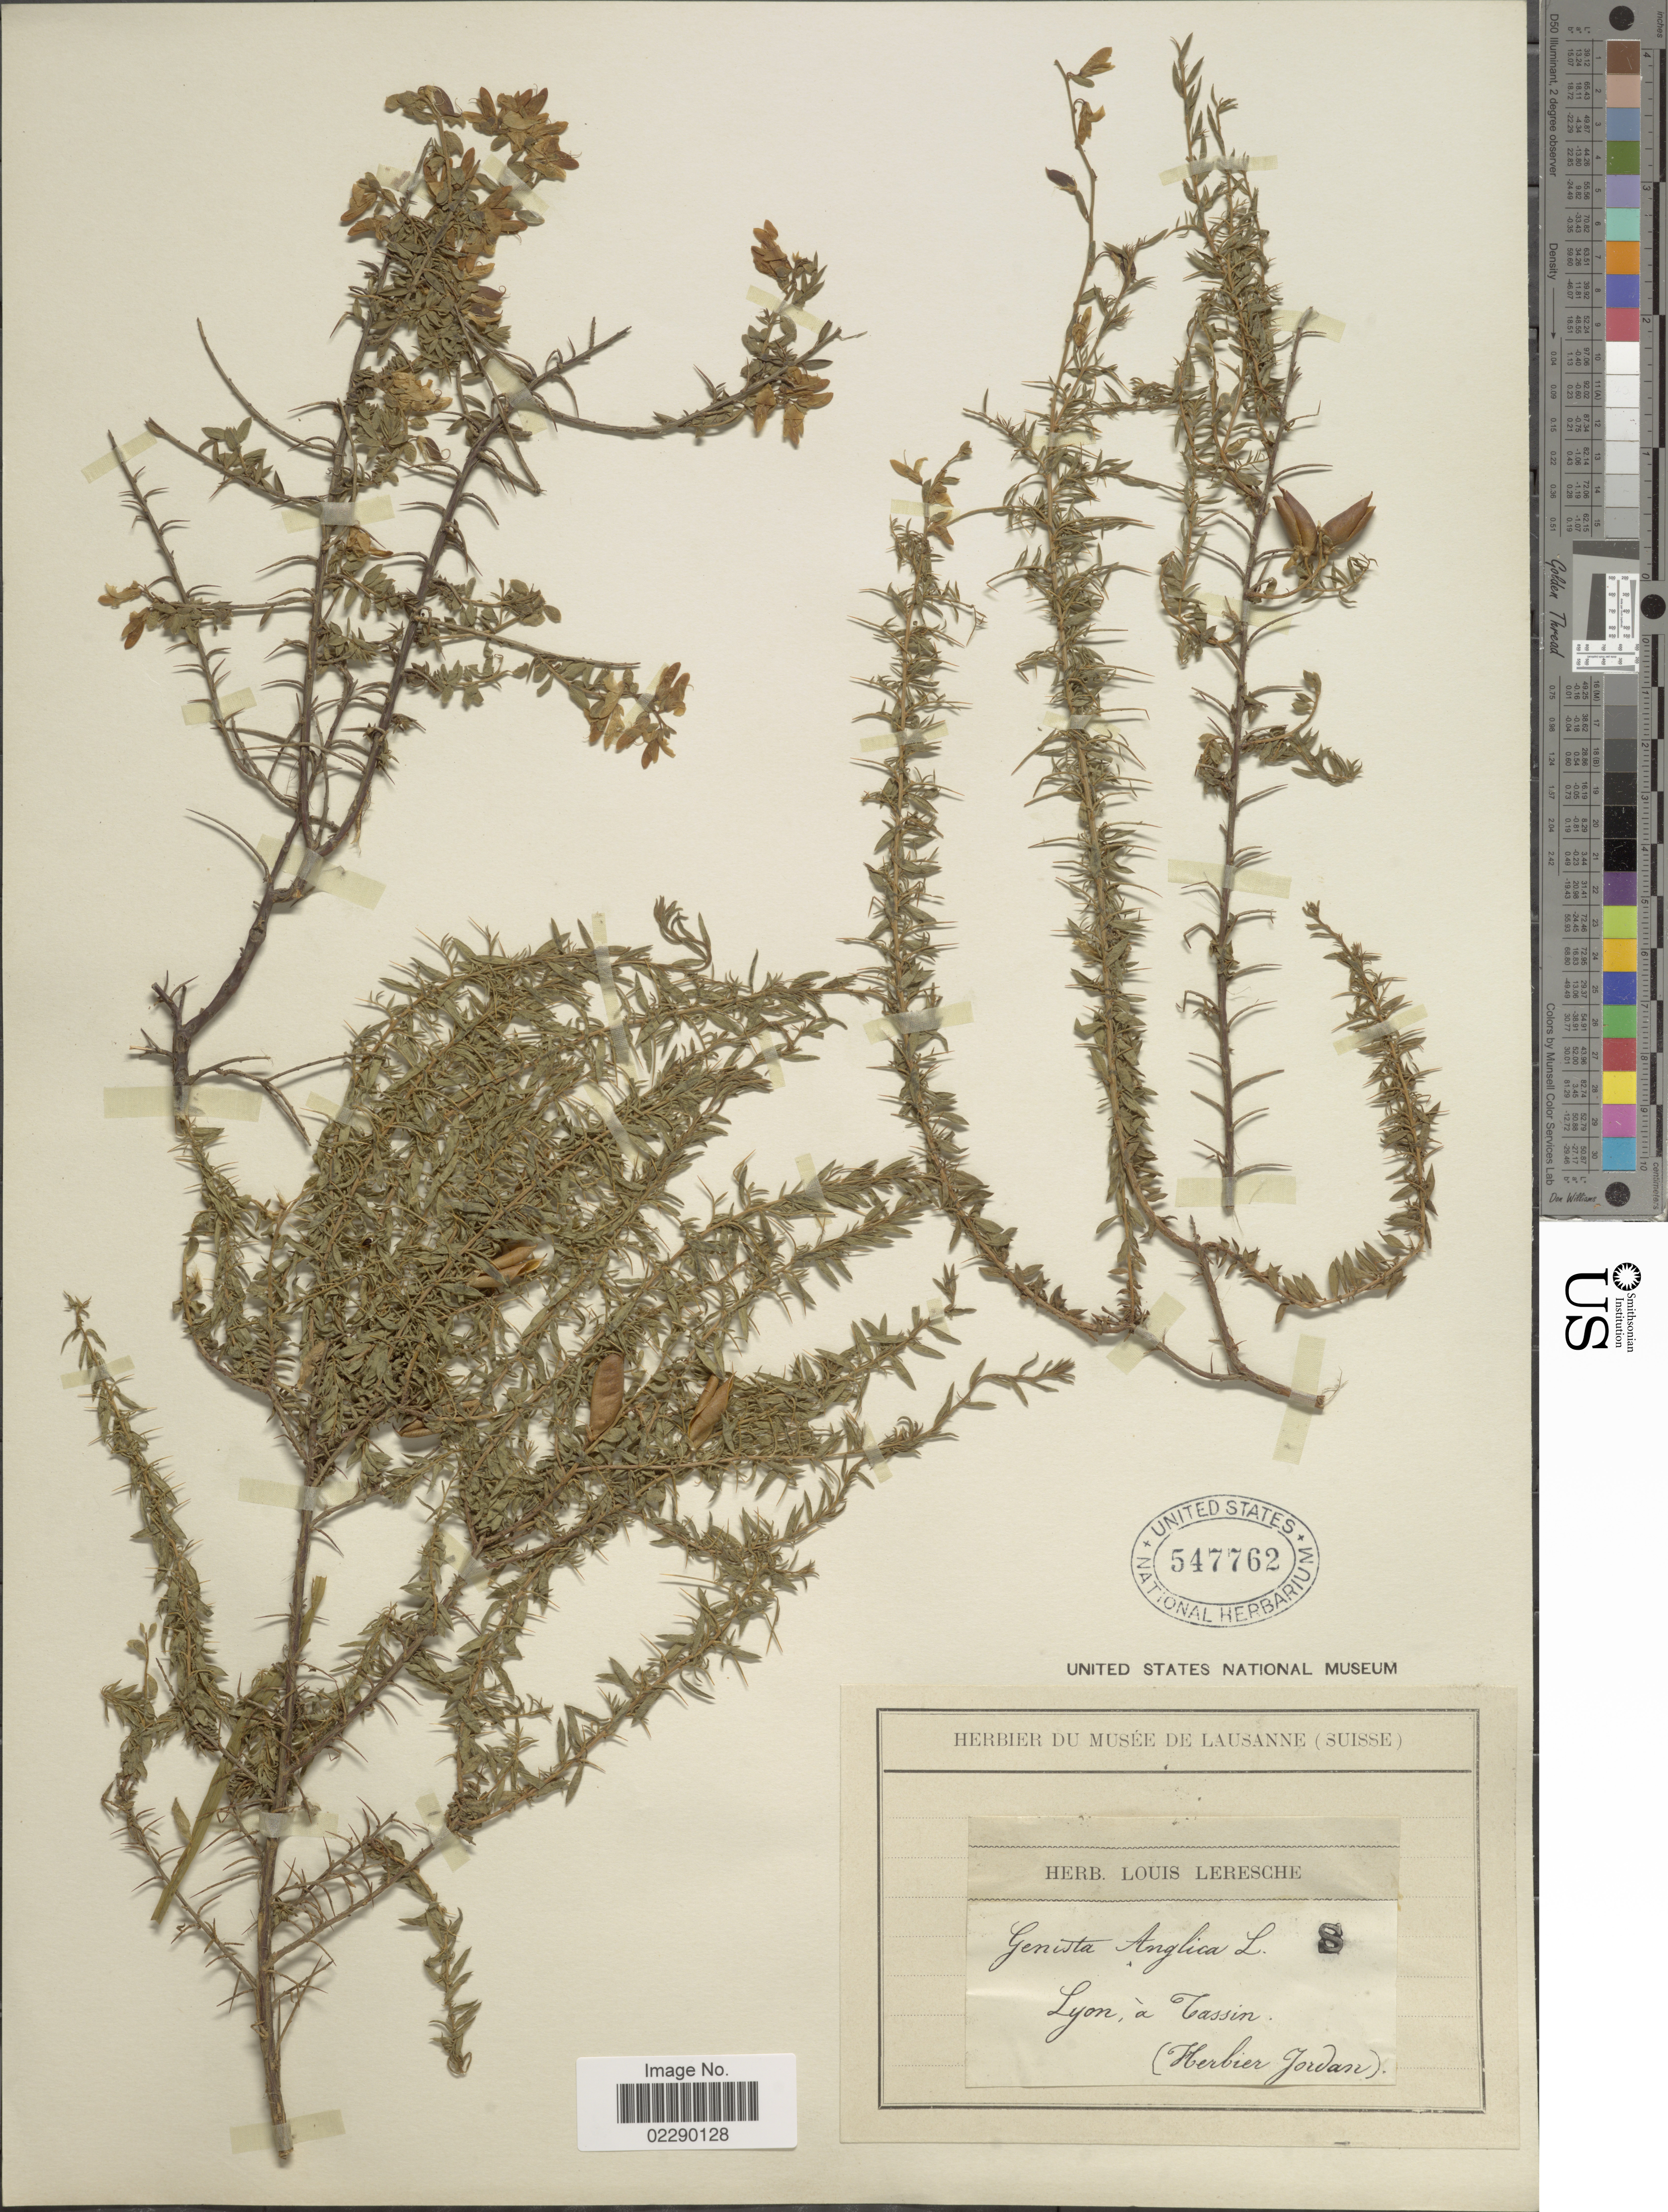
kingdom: Plantae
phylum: Tracheophyta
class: Magnoliopsida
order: Fabales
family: Fabaceae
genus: Genista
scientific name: Genista anglica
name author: L.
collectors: ex herb. Jordan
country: France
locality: Lyon, à Tassin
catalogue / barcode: US 547762